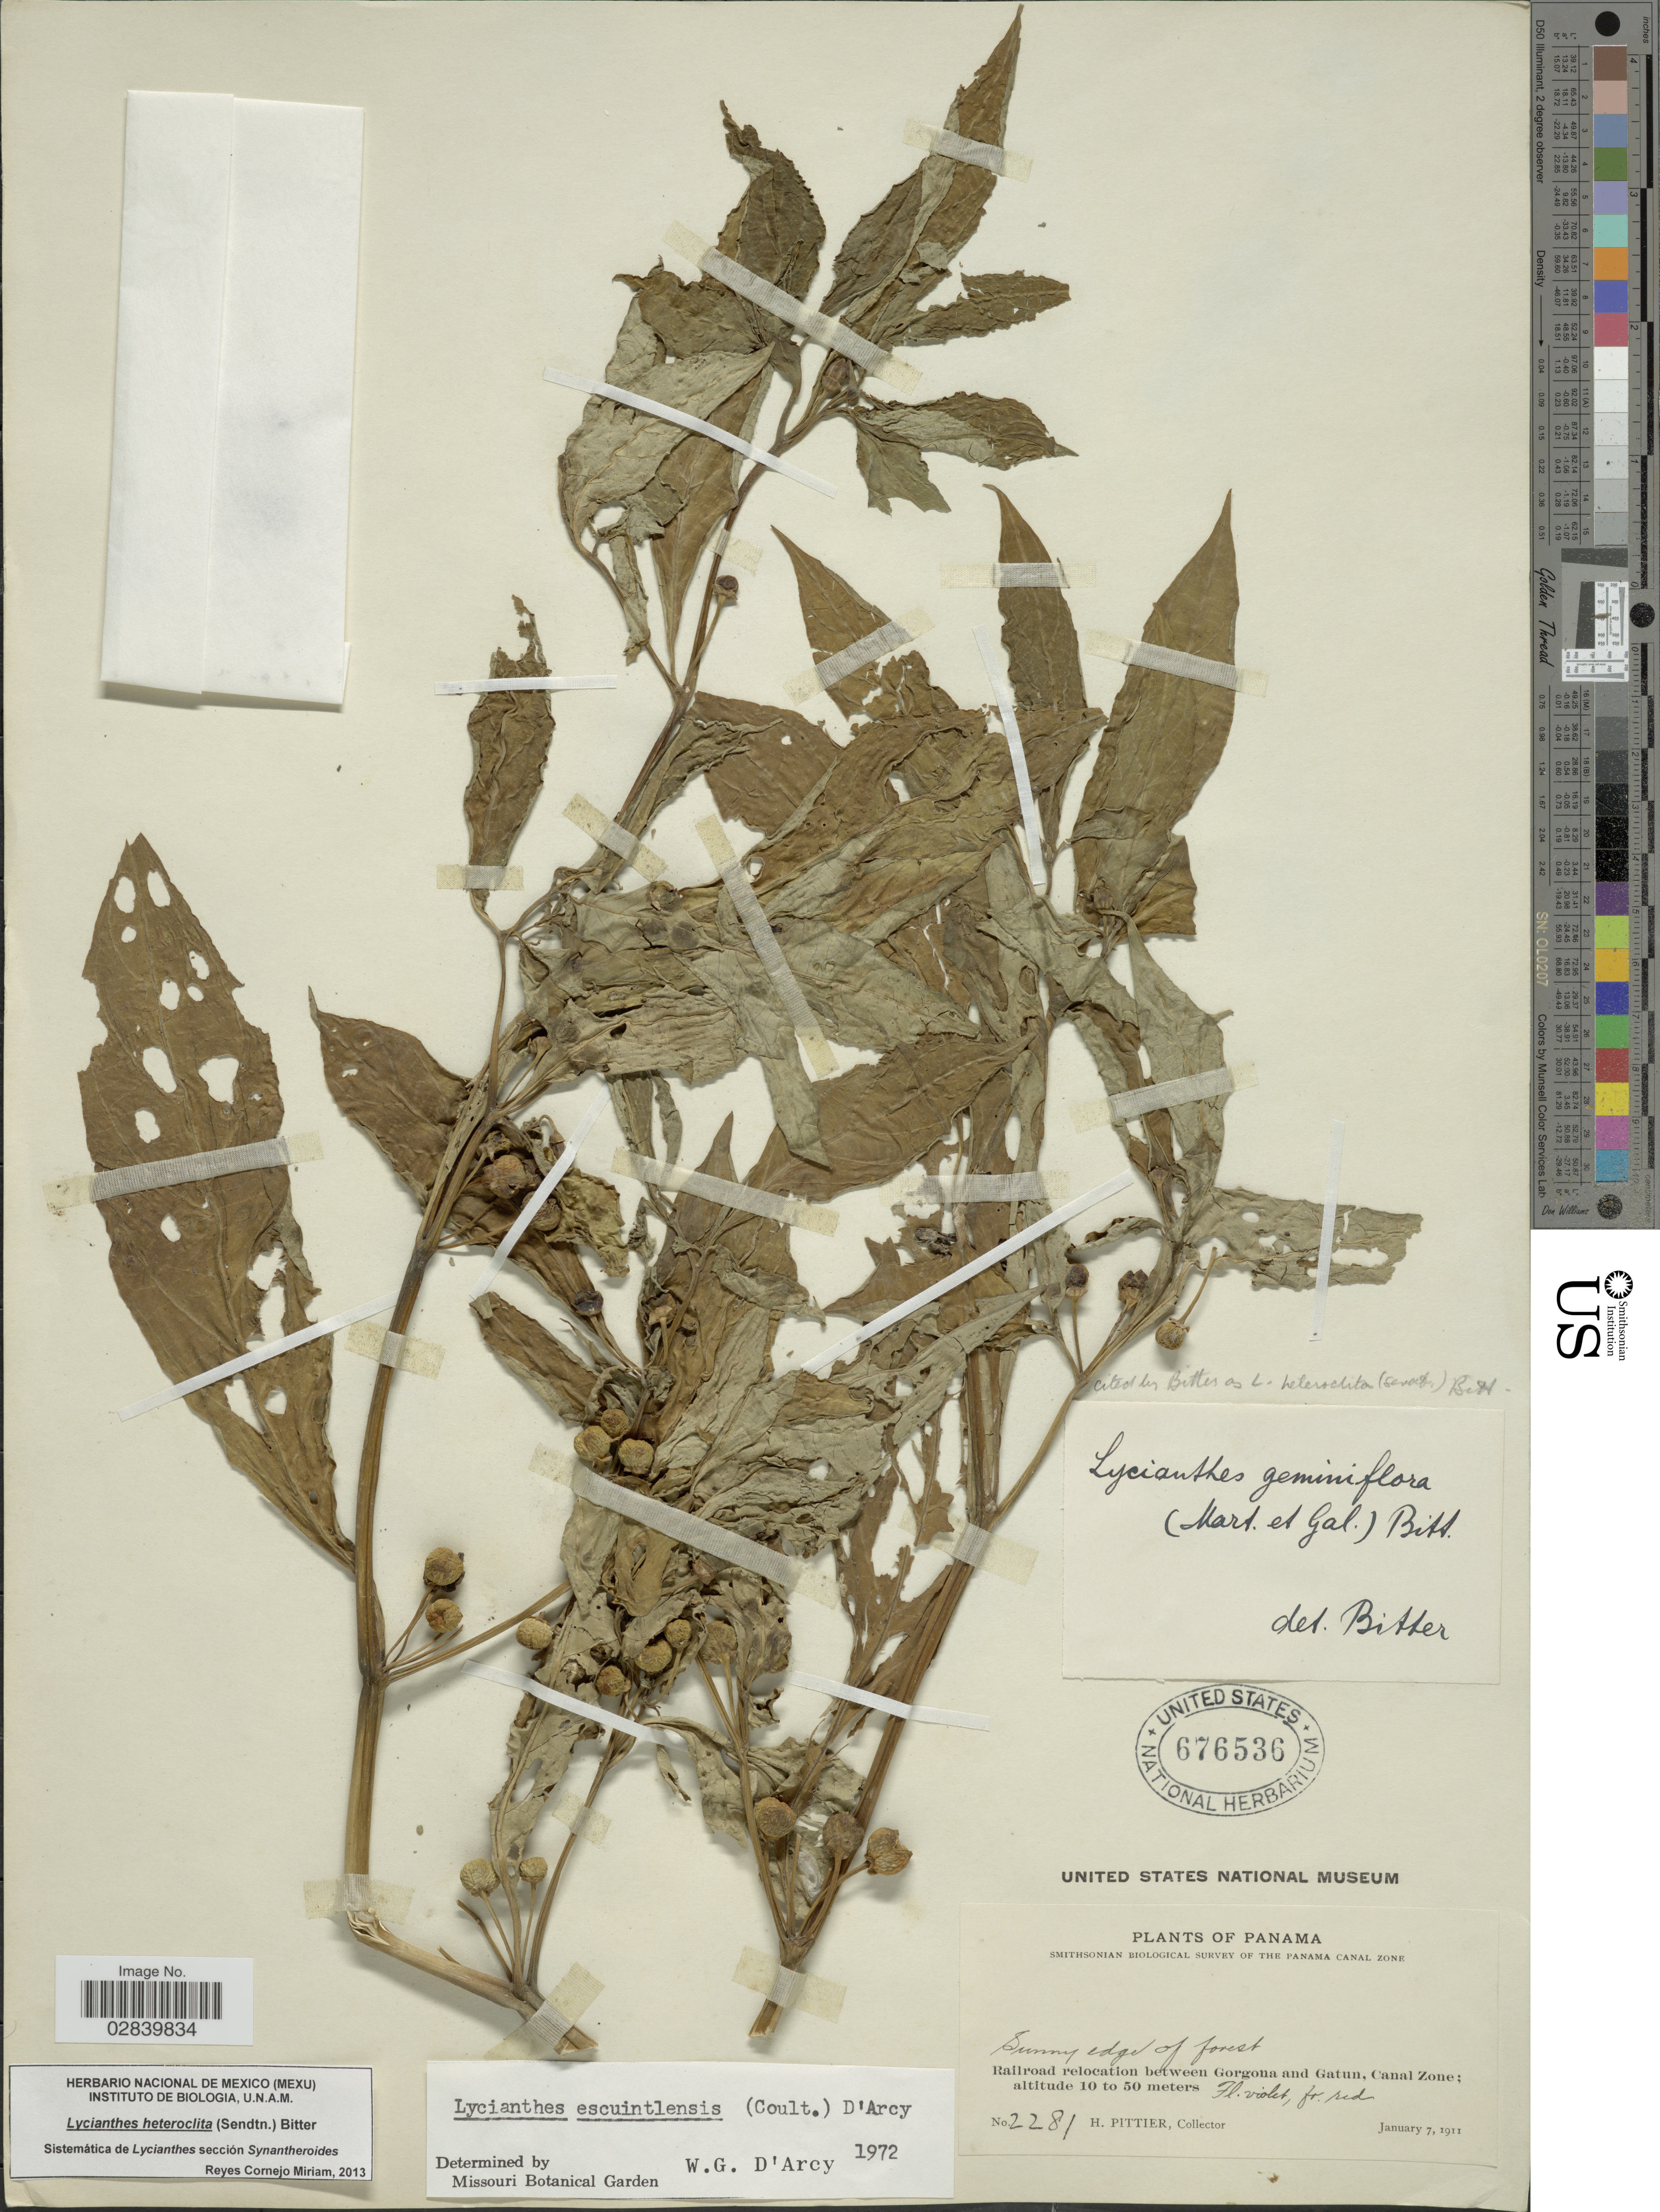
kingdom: Plantae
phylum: Tracheophyta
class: Magnoliopsida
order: Solanales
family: Solanaceae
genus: Lycianthes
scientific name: Lycianthes heteroclita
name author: (Sendtn.) Bitter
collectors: H. F. Pittier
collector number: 2281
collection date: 1911-01-07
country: Panama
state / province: Colón / Panamá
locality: Railroad relocation between Gorgona and Gatun, Canal Zone.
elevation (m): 10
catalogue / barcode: US 676536